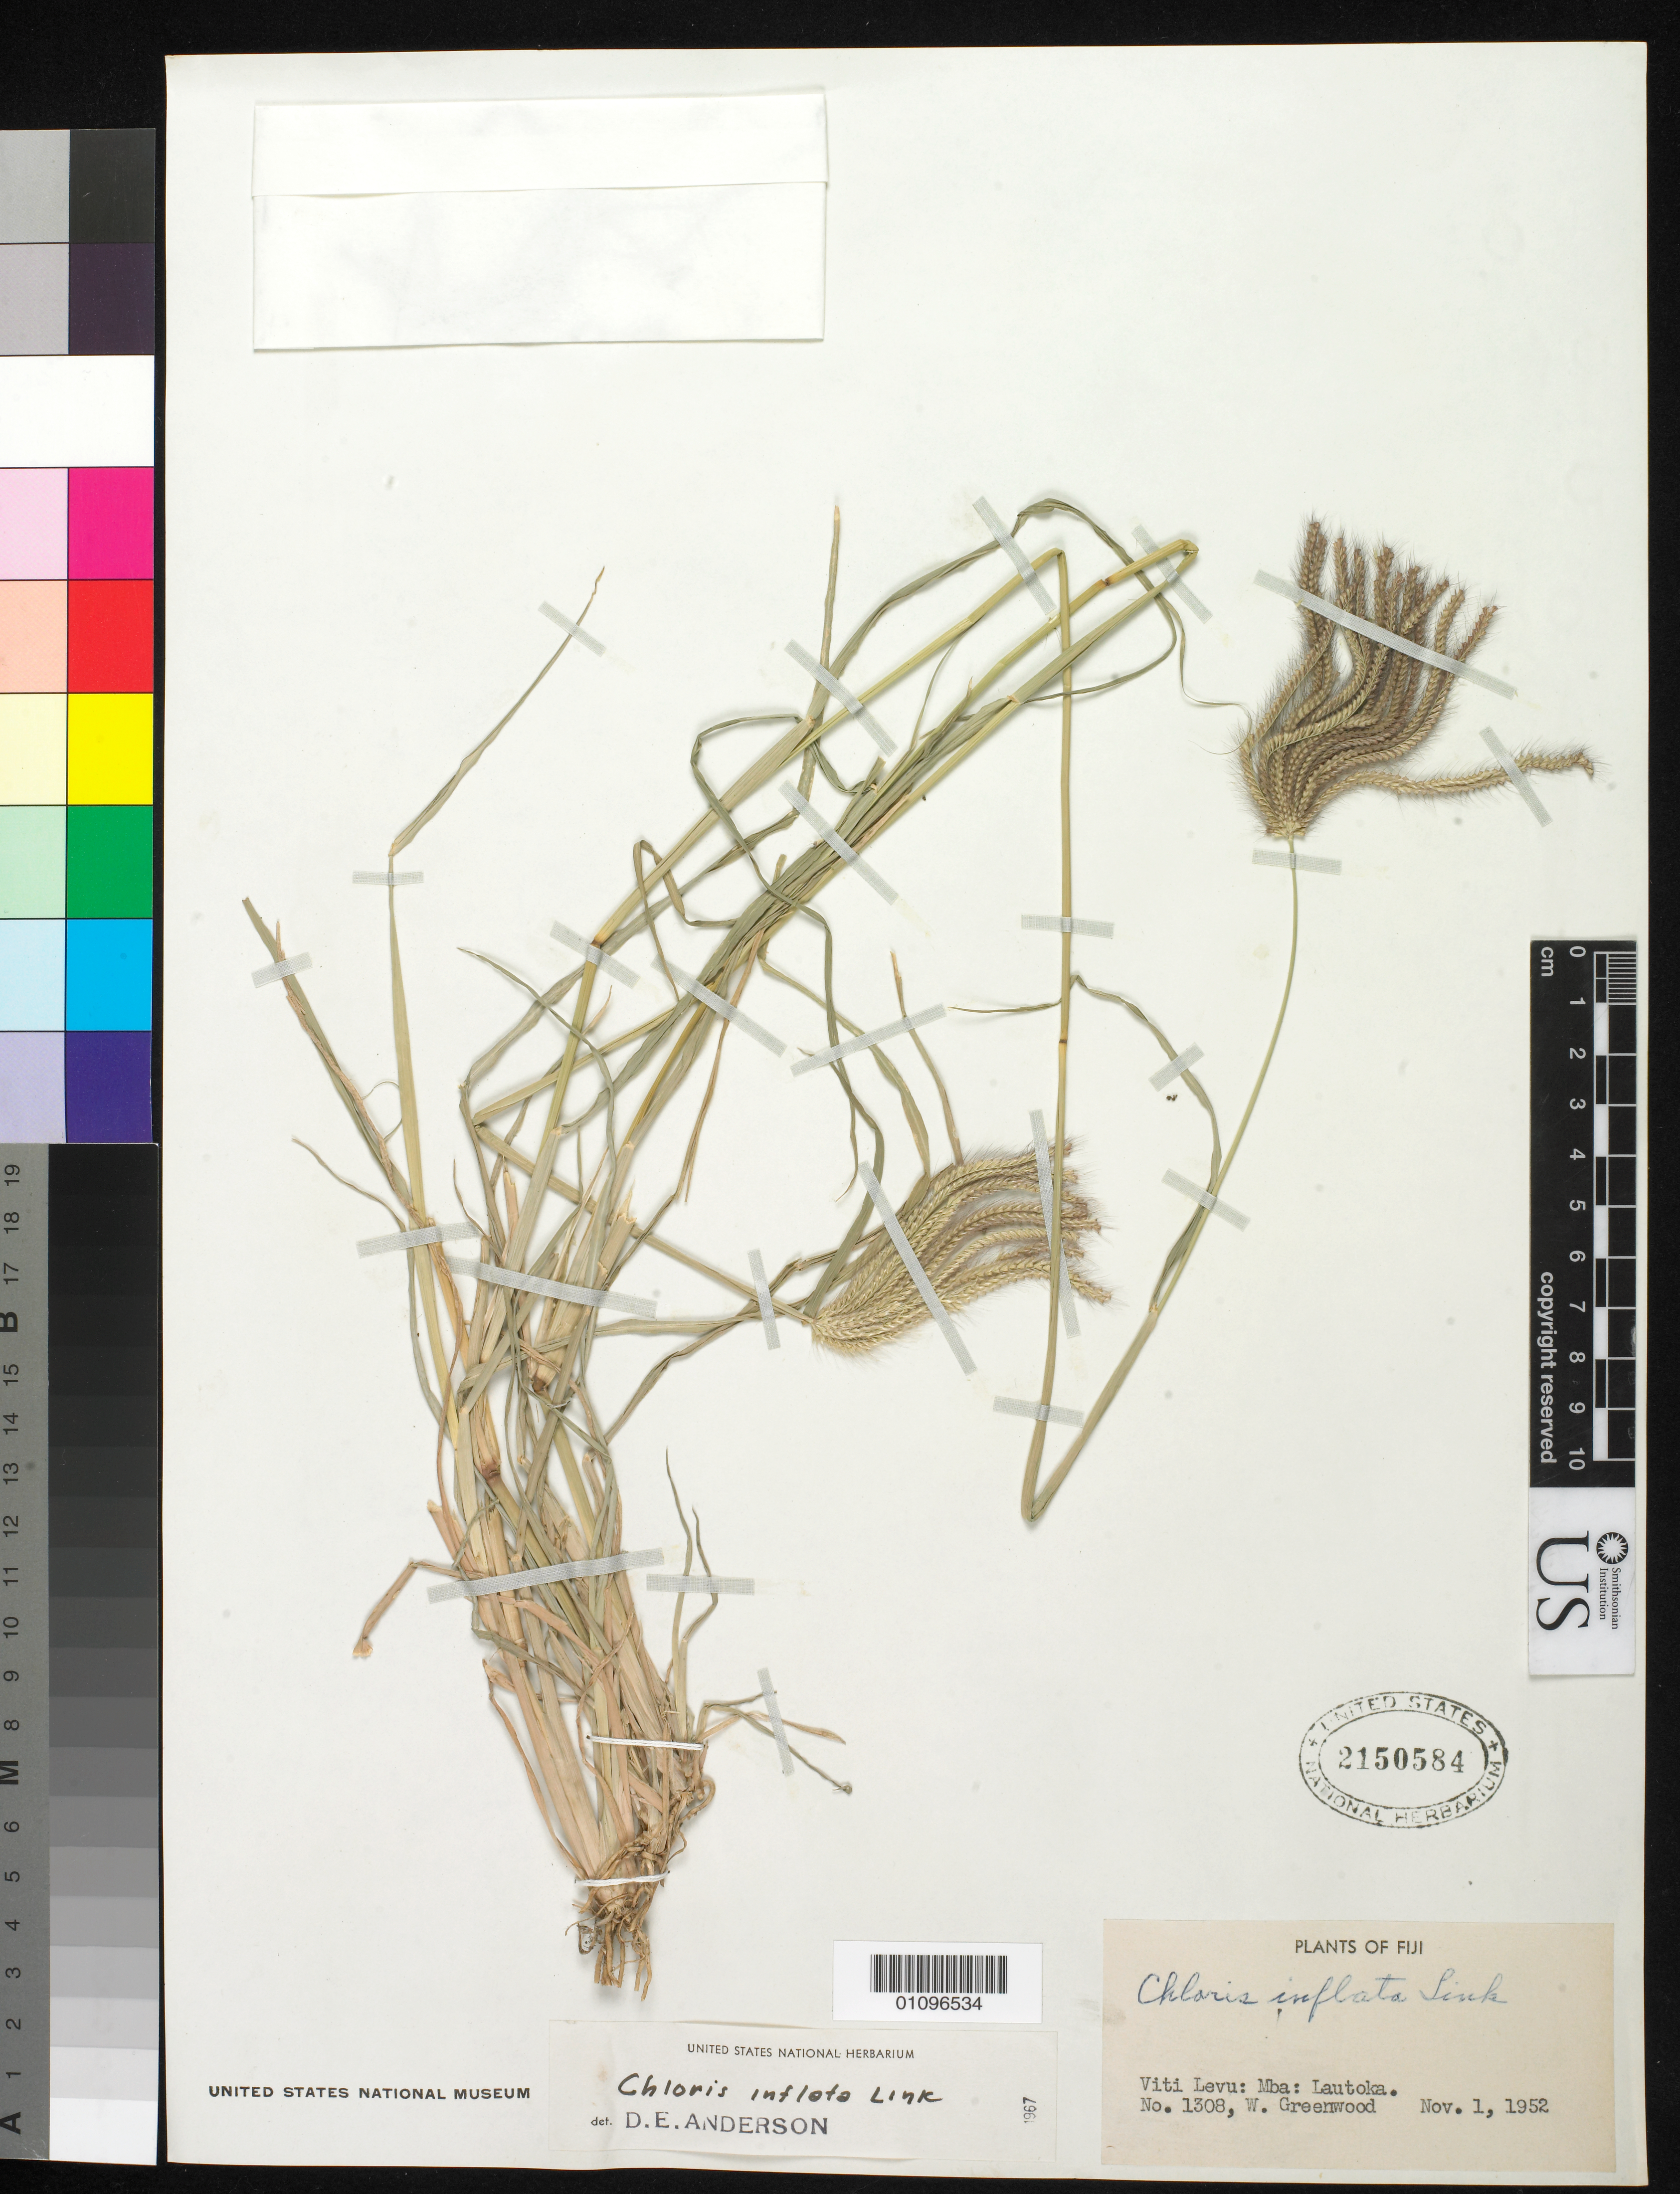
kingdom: Plantae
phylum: Tracheophyta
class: Liliopsida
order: Poales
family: Poaceae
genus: Chloris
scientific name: Chloris inflata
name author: Link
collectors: W. Greenwood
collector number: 1308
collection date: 1952-11-01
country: Fiji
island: Viti Levu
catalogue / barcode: US 2150584